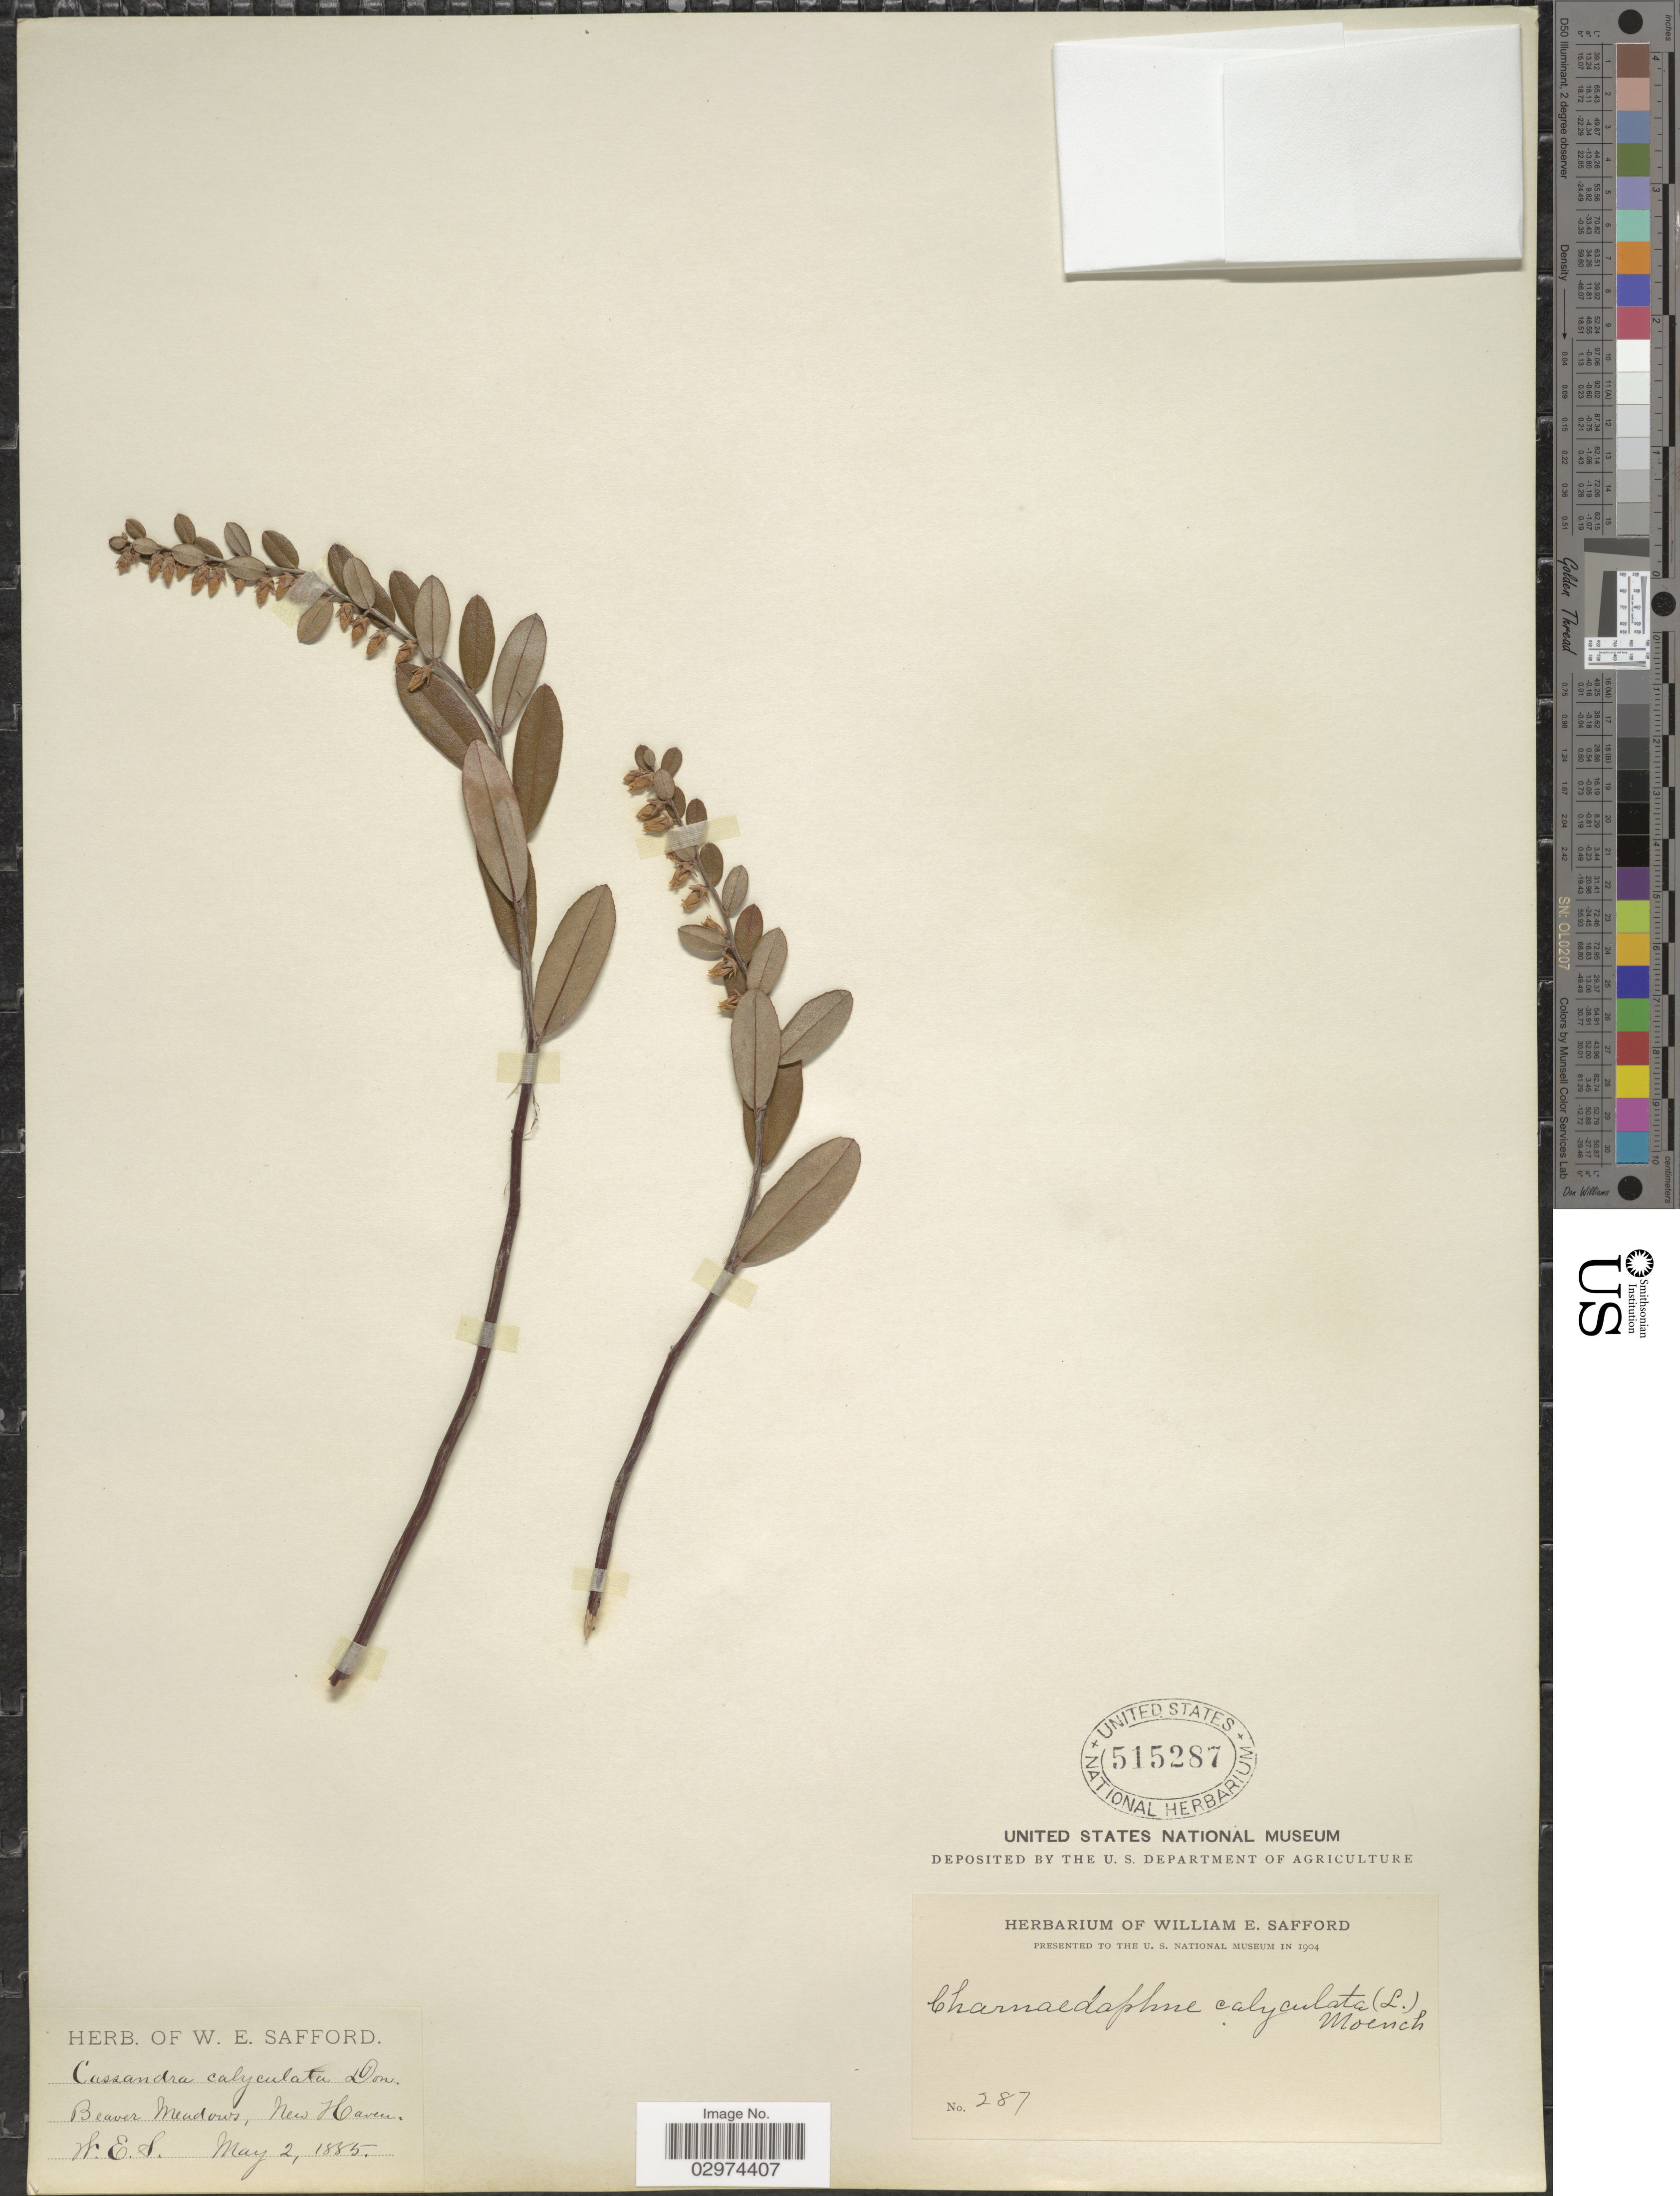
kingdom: Plantae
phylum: Tracheophyta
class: Magnoliopsida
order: Ericales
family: Ericaceae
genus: Chamaedaphne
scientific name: Chamaedaphne calyculata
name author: (L.) Moench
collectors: W. E. Safford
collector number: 287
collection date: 1885-05-02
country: United States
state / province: Connecticut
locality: Beaver Meadows, New Haven.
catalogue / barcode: US 515287